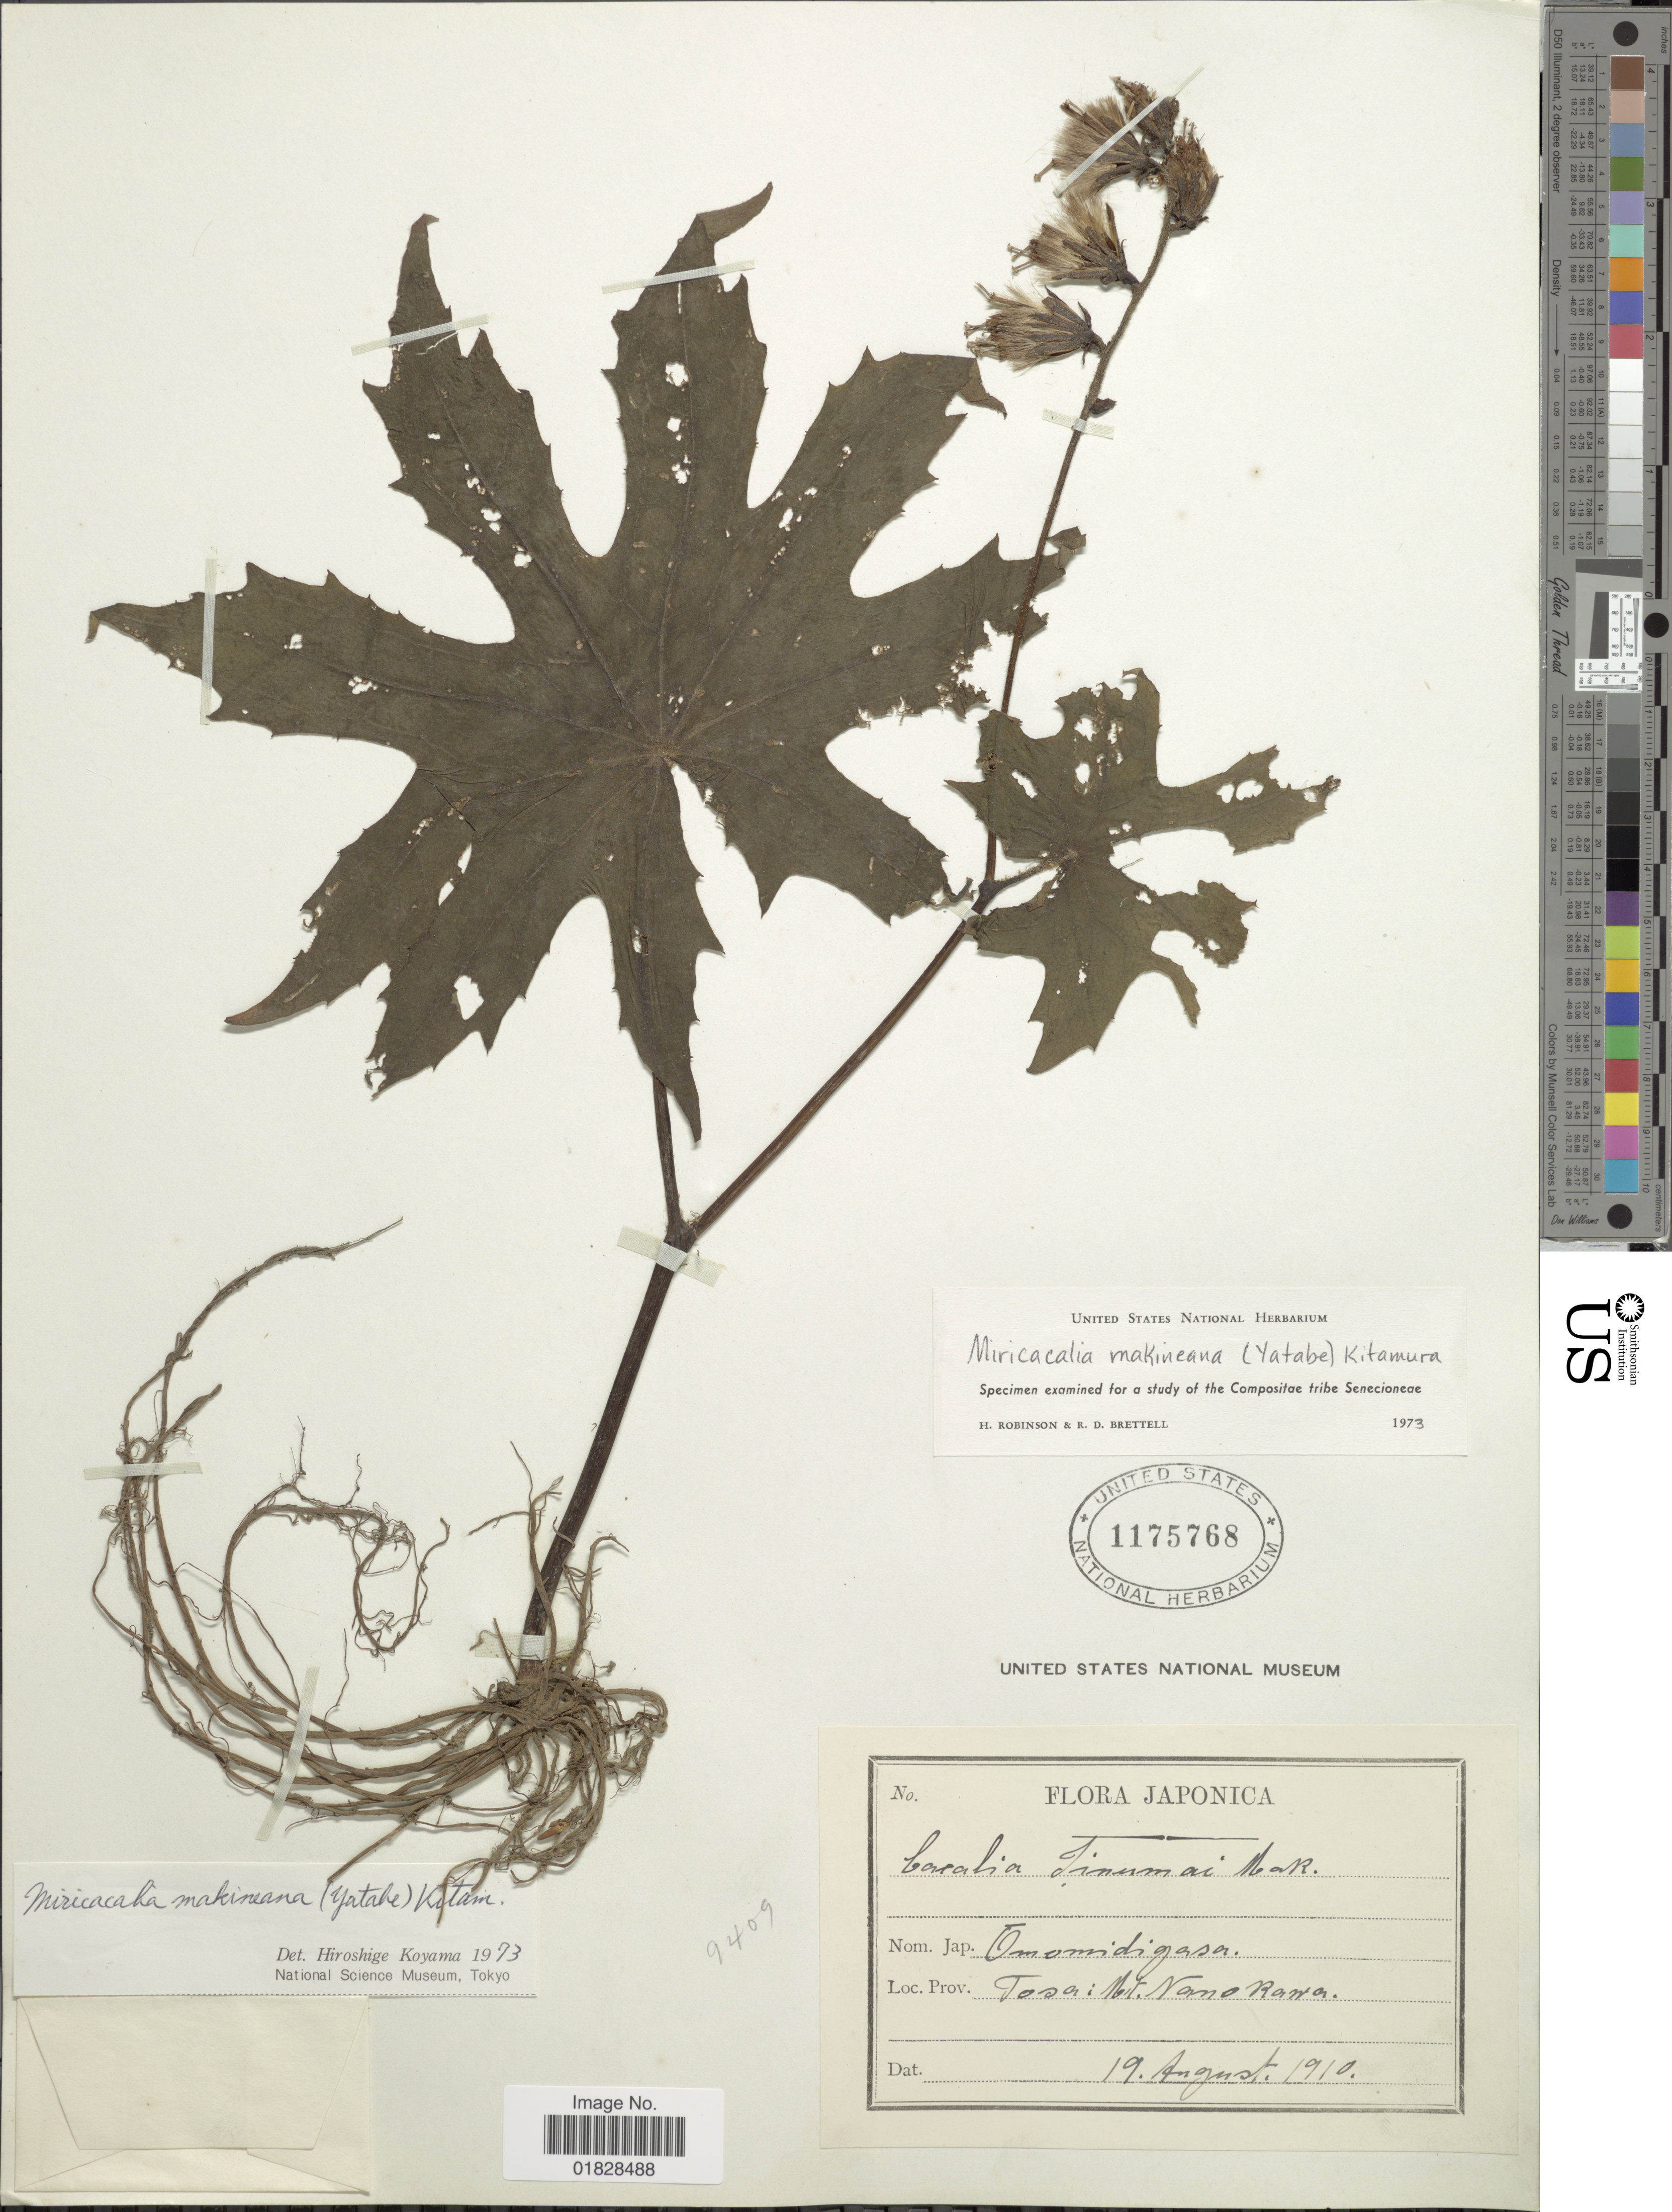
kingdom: Plantae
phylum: Tracheophyta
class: Magnoliopsida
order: Asterales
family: Asteraceae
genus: Miricacalia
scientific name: Miricacalia makineana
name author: (Yatabe) Kitam.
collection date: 1910-08-19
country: Japan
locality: Japonica. Tosa: Mt. Nano Rawa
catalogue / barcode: US 1175768